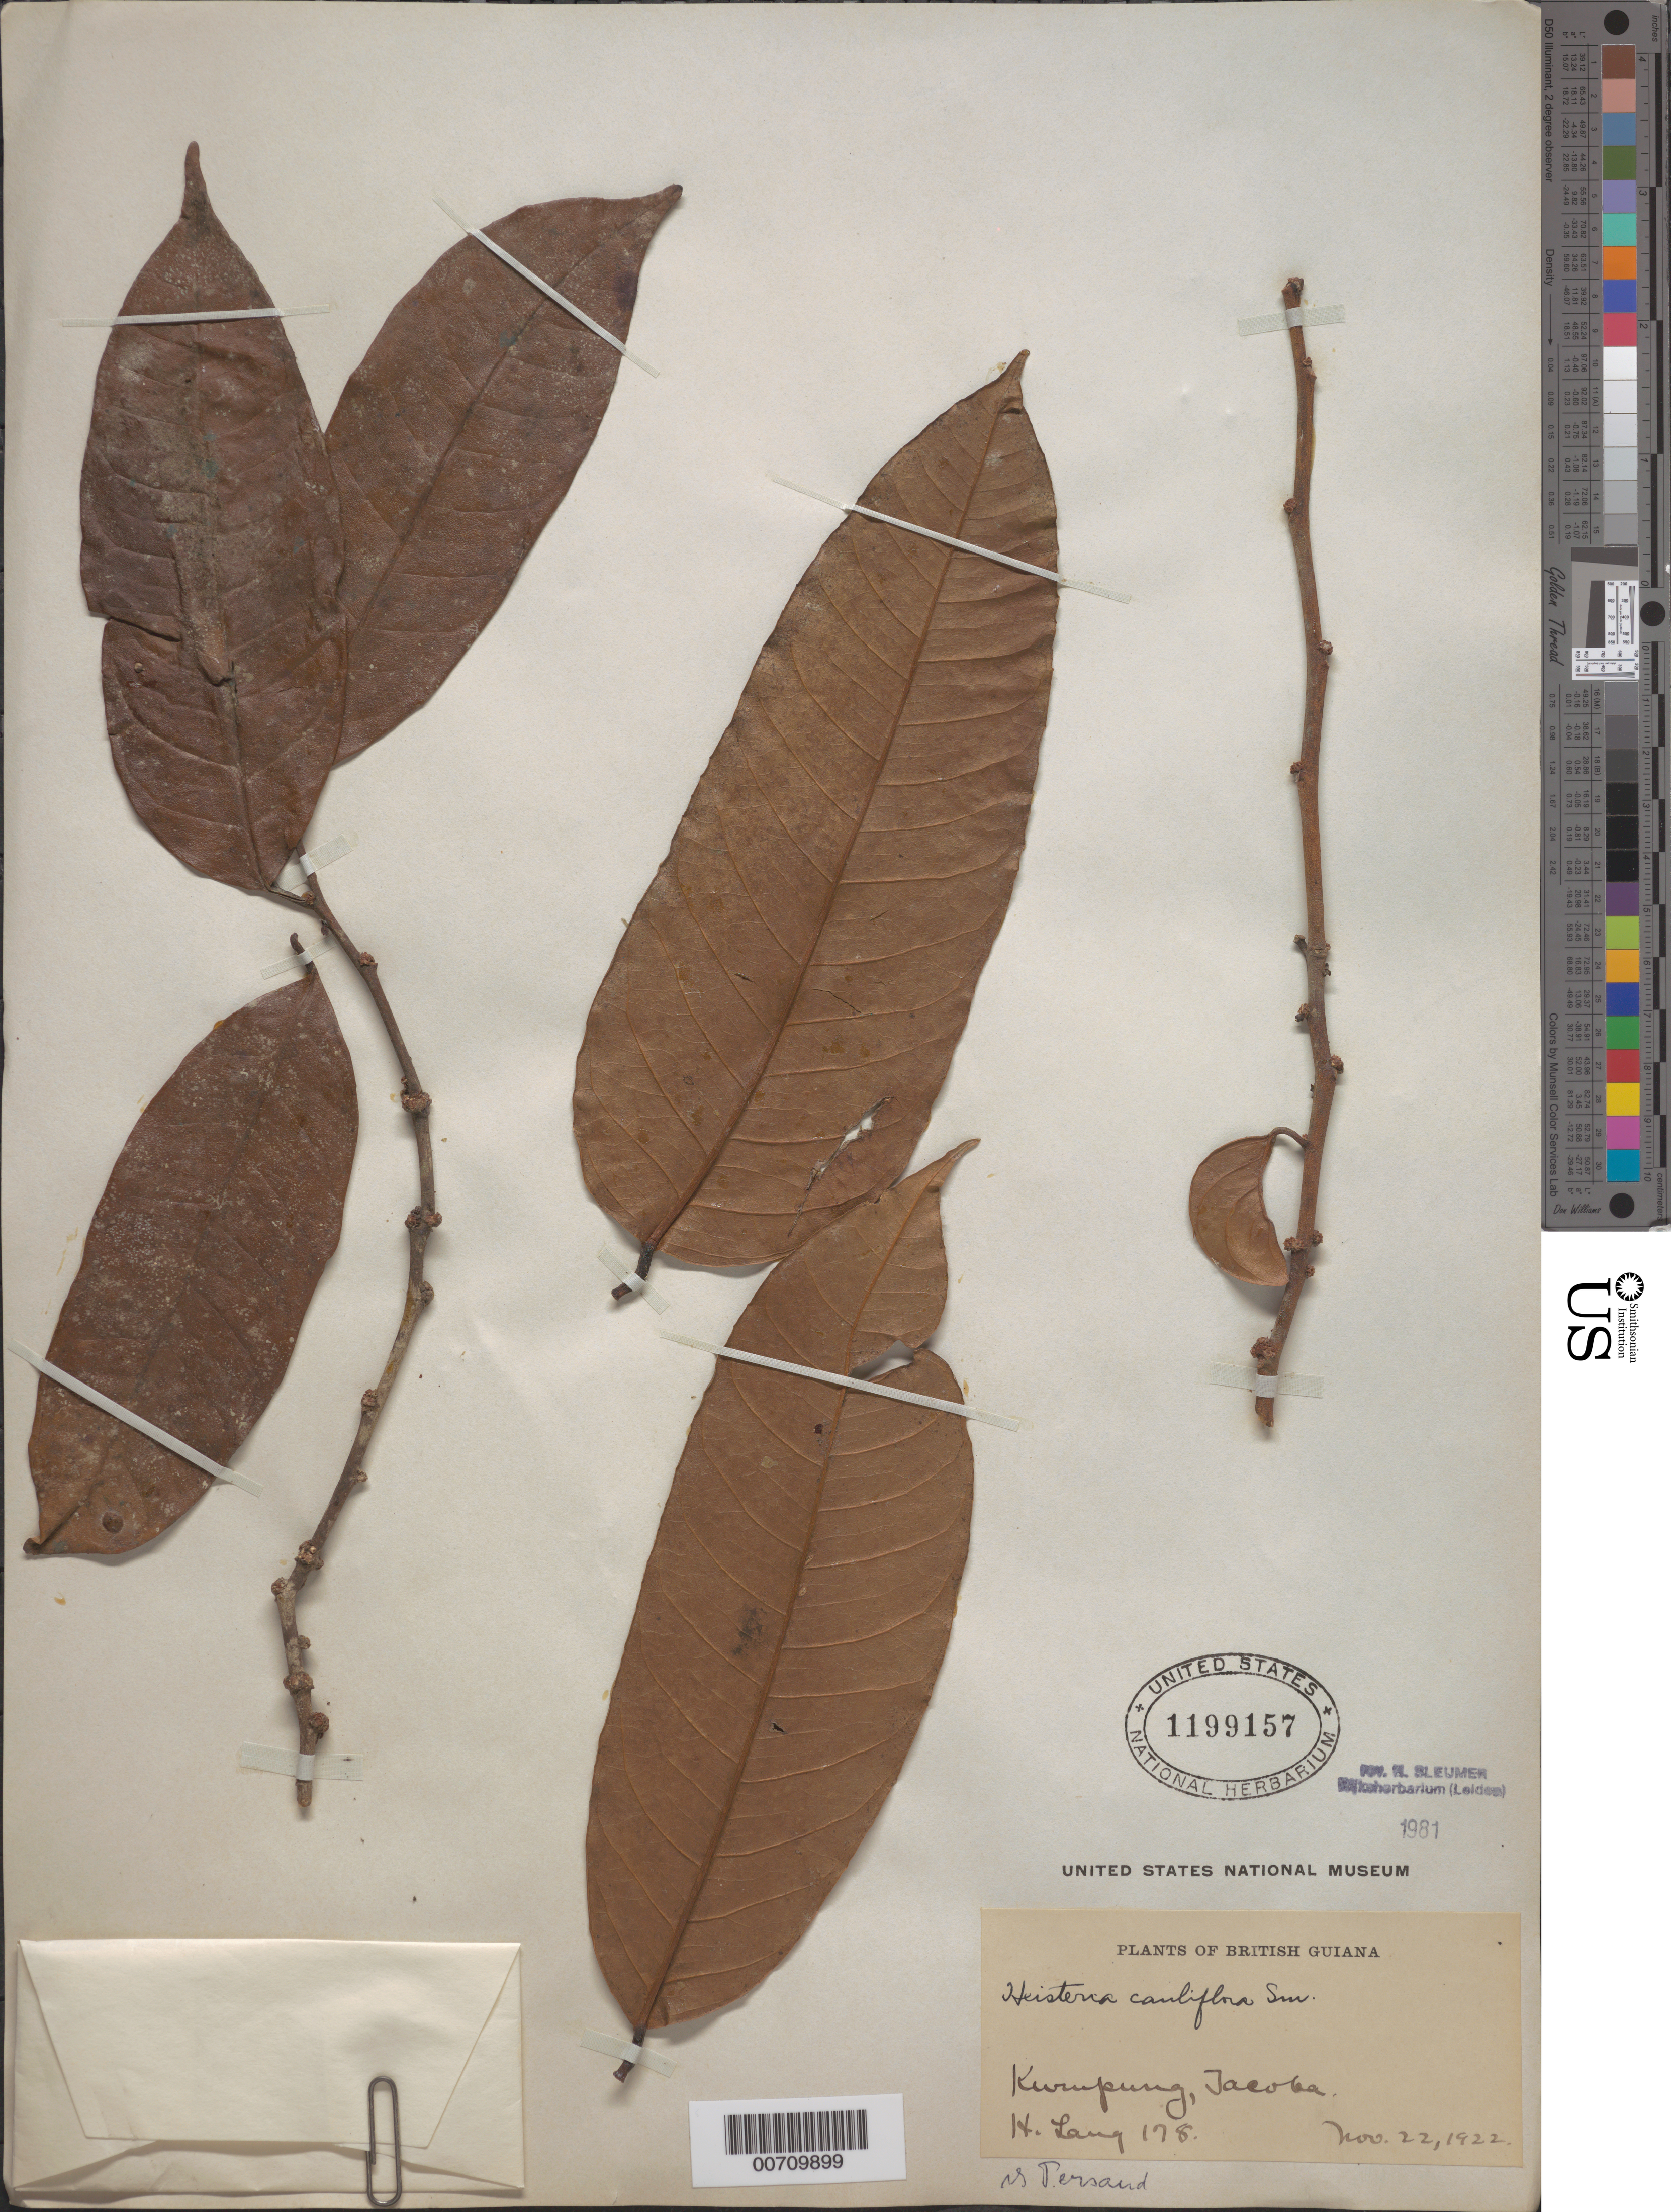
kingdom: Plantae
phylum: Tracheophyta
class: Magnoliopsida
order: Santalales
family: Erythropalaceae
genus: Heisteria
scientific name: Heisteria cauliflora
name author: Sm.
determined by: Sleumer, H. O.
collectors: H. Lang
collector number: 178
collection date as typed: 22-Nov-22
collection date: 1922-11-22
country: Guyana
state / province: Cuyuni-Mazaruni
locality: Kurupung, Takuba (Jacoba?) Creek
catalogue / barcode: US 1199157